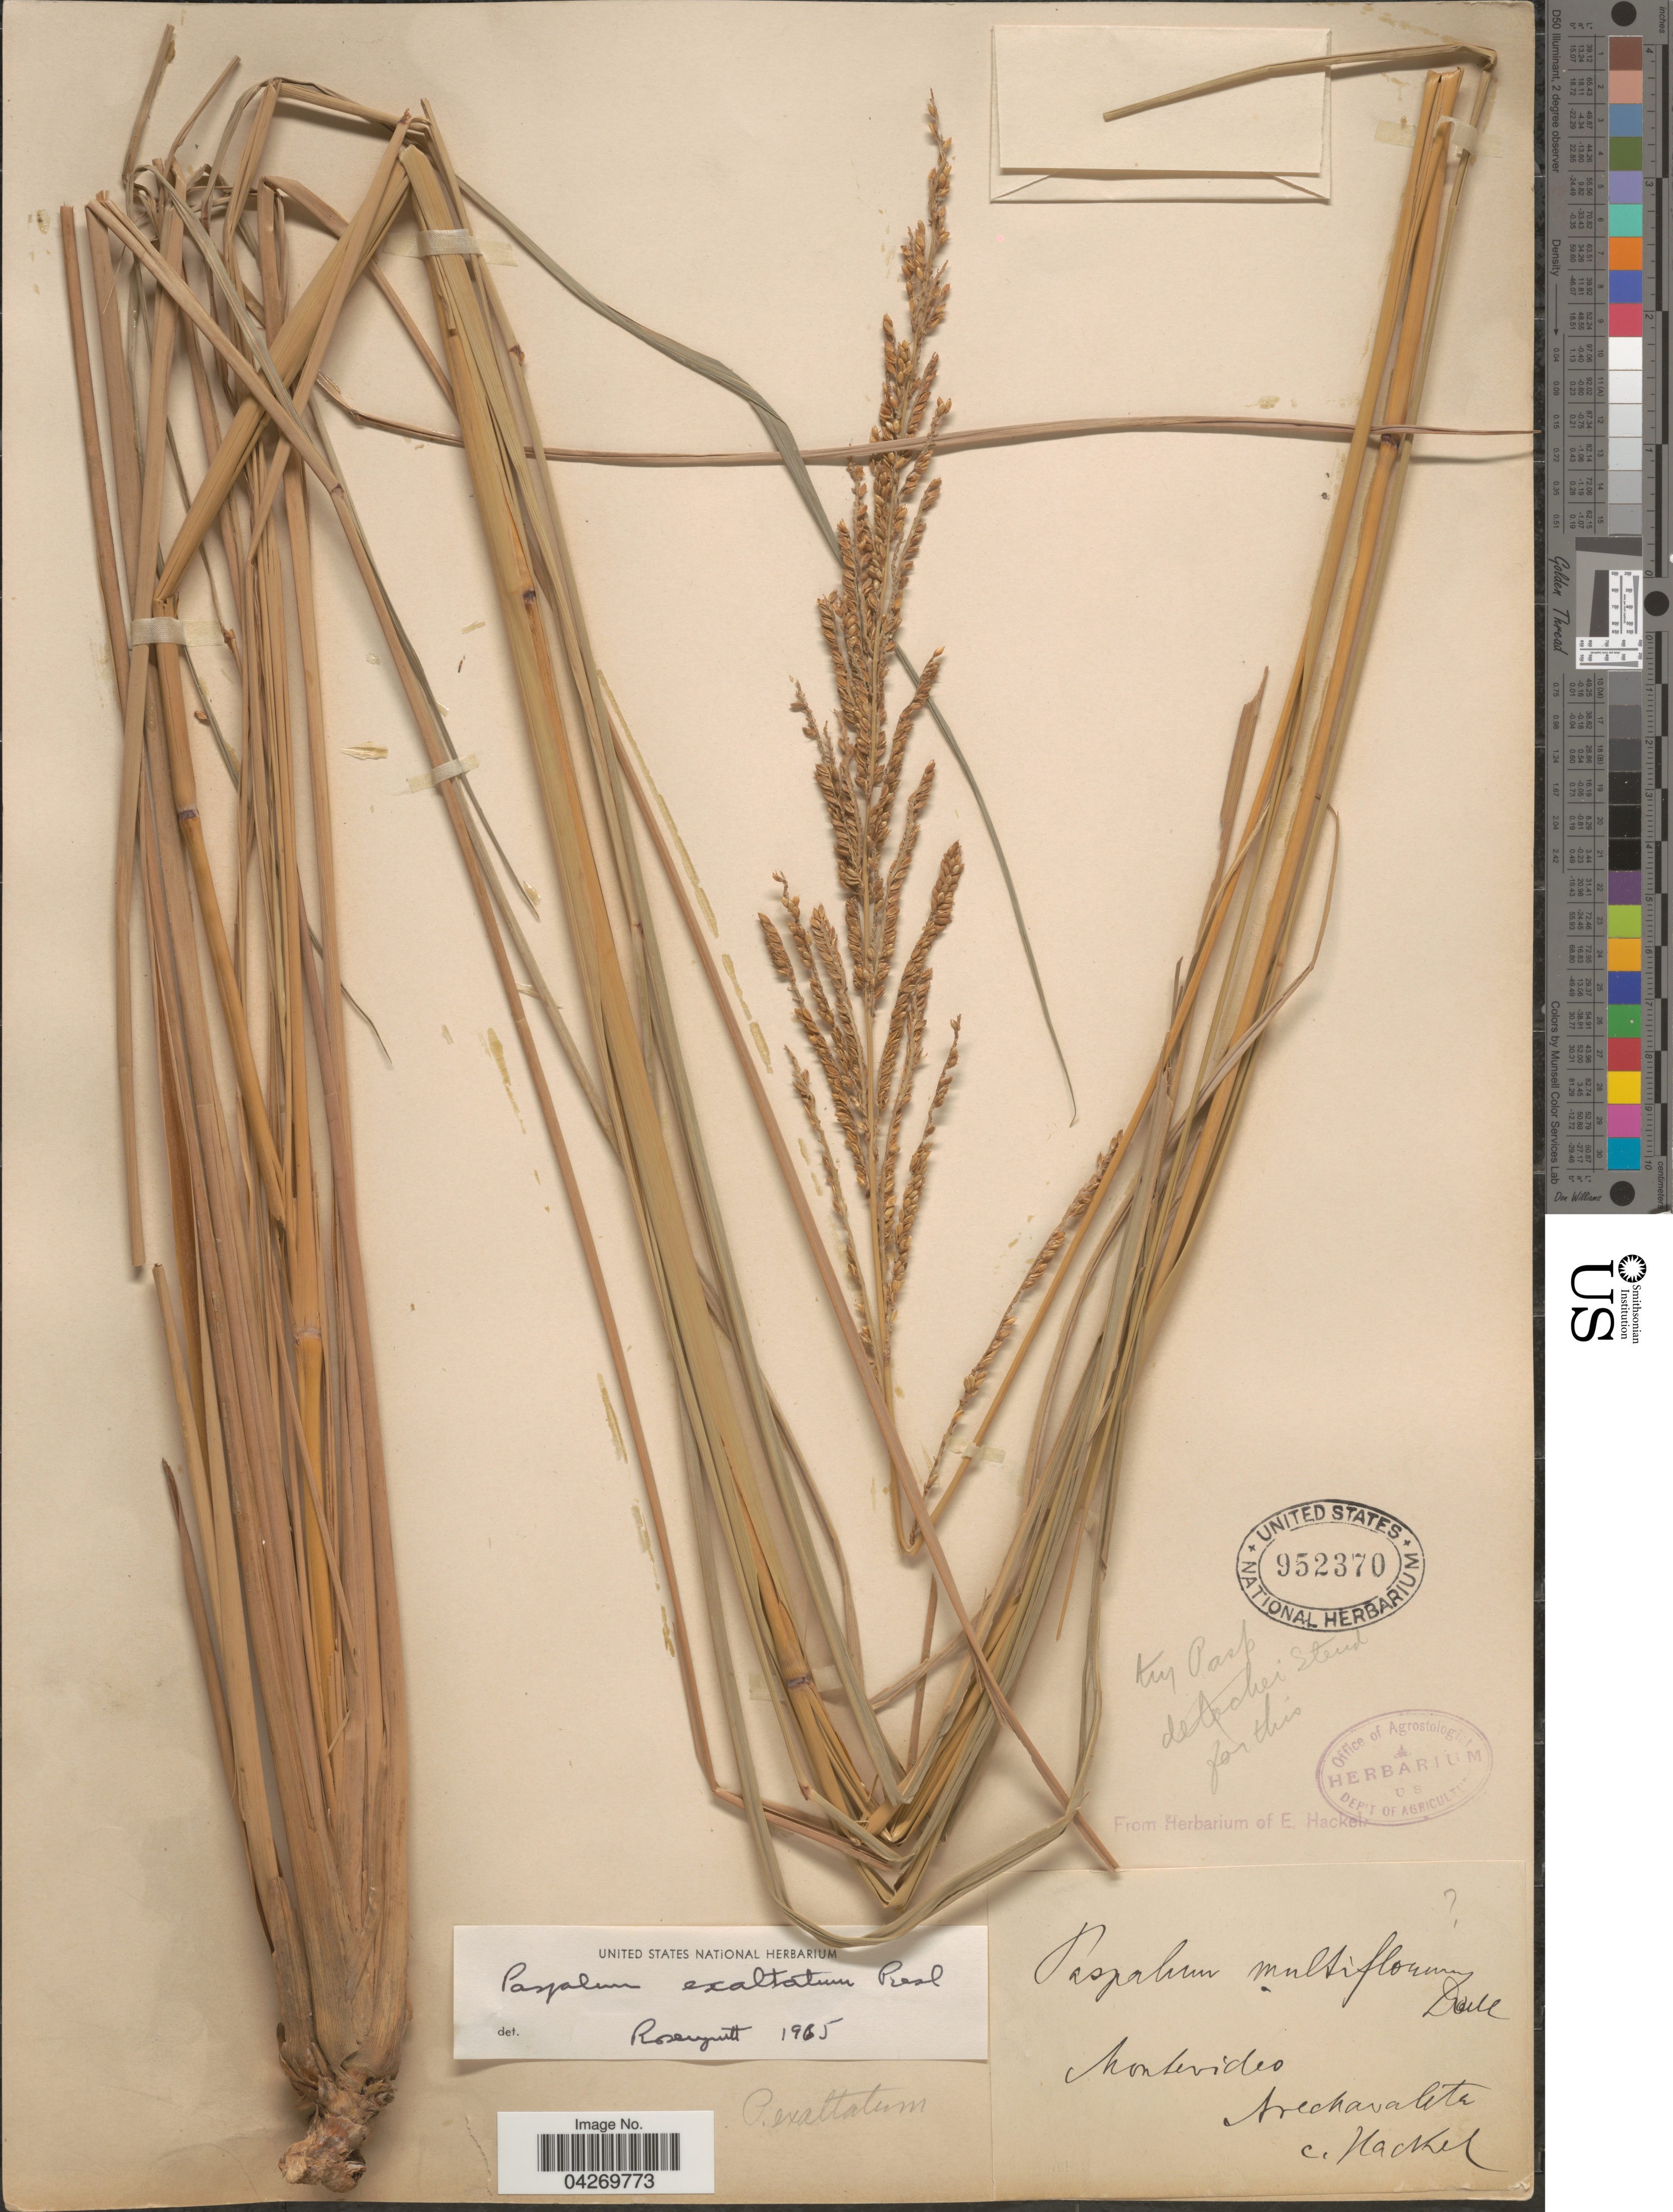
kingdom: Plantae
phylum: Tracheophyta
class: Liliopsida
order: Poales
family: Poaceae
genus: Paspalum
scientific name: Paspalum exaltatum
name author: J. Presl in C. Presl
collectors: -. Hackel & Arechavaleta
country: Uruguay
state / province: Montevideo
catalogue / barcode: US 952370